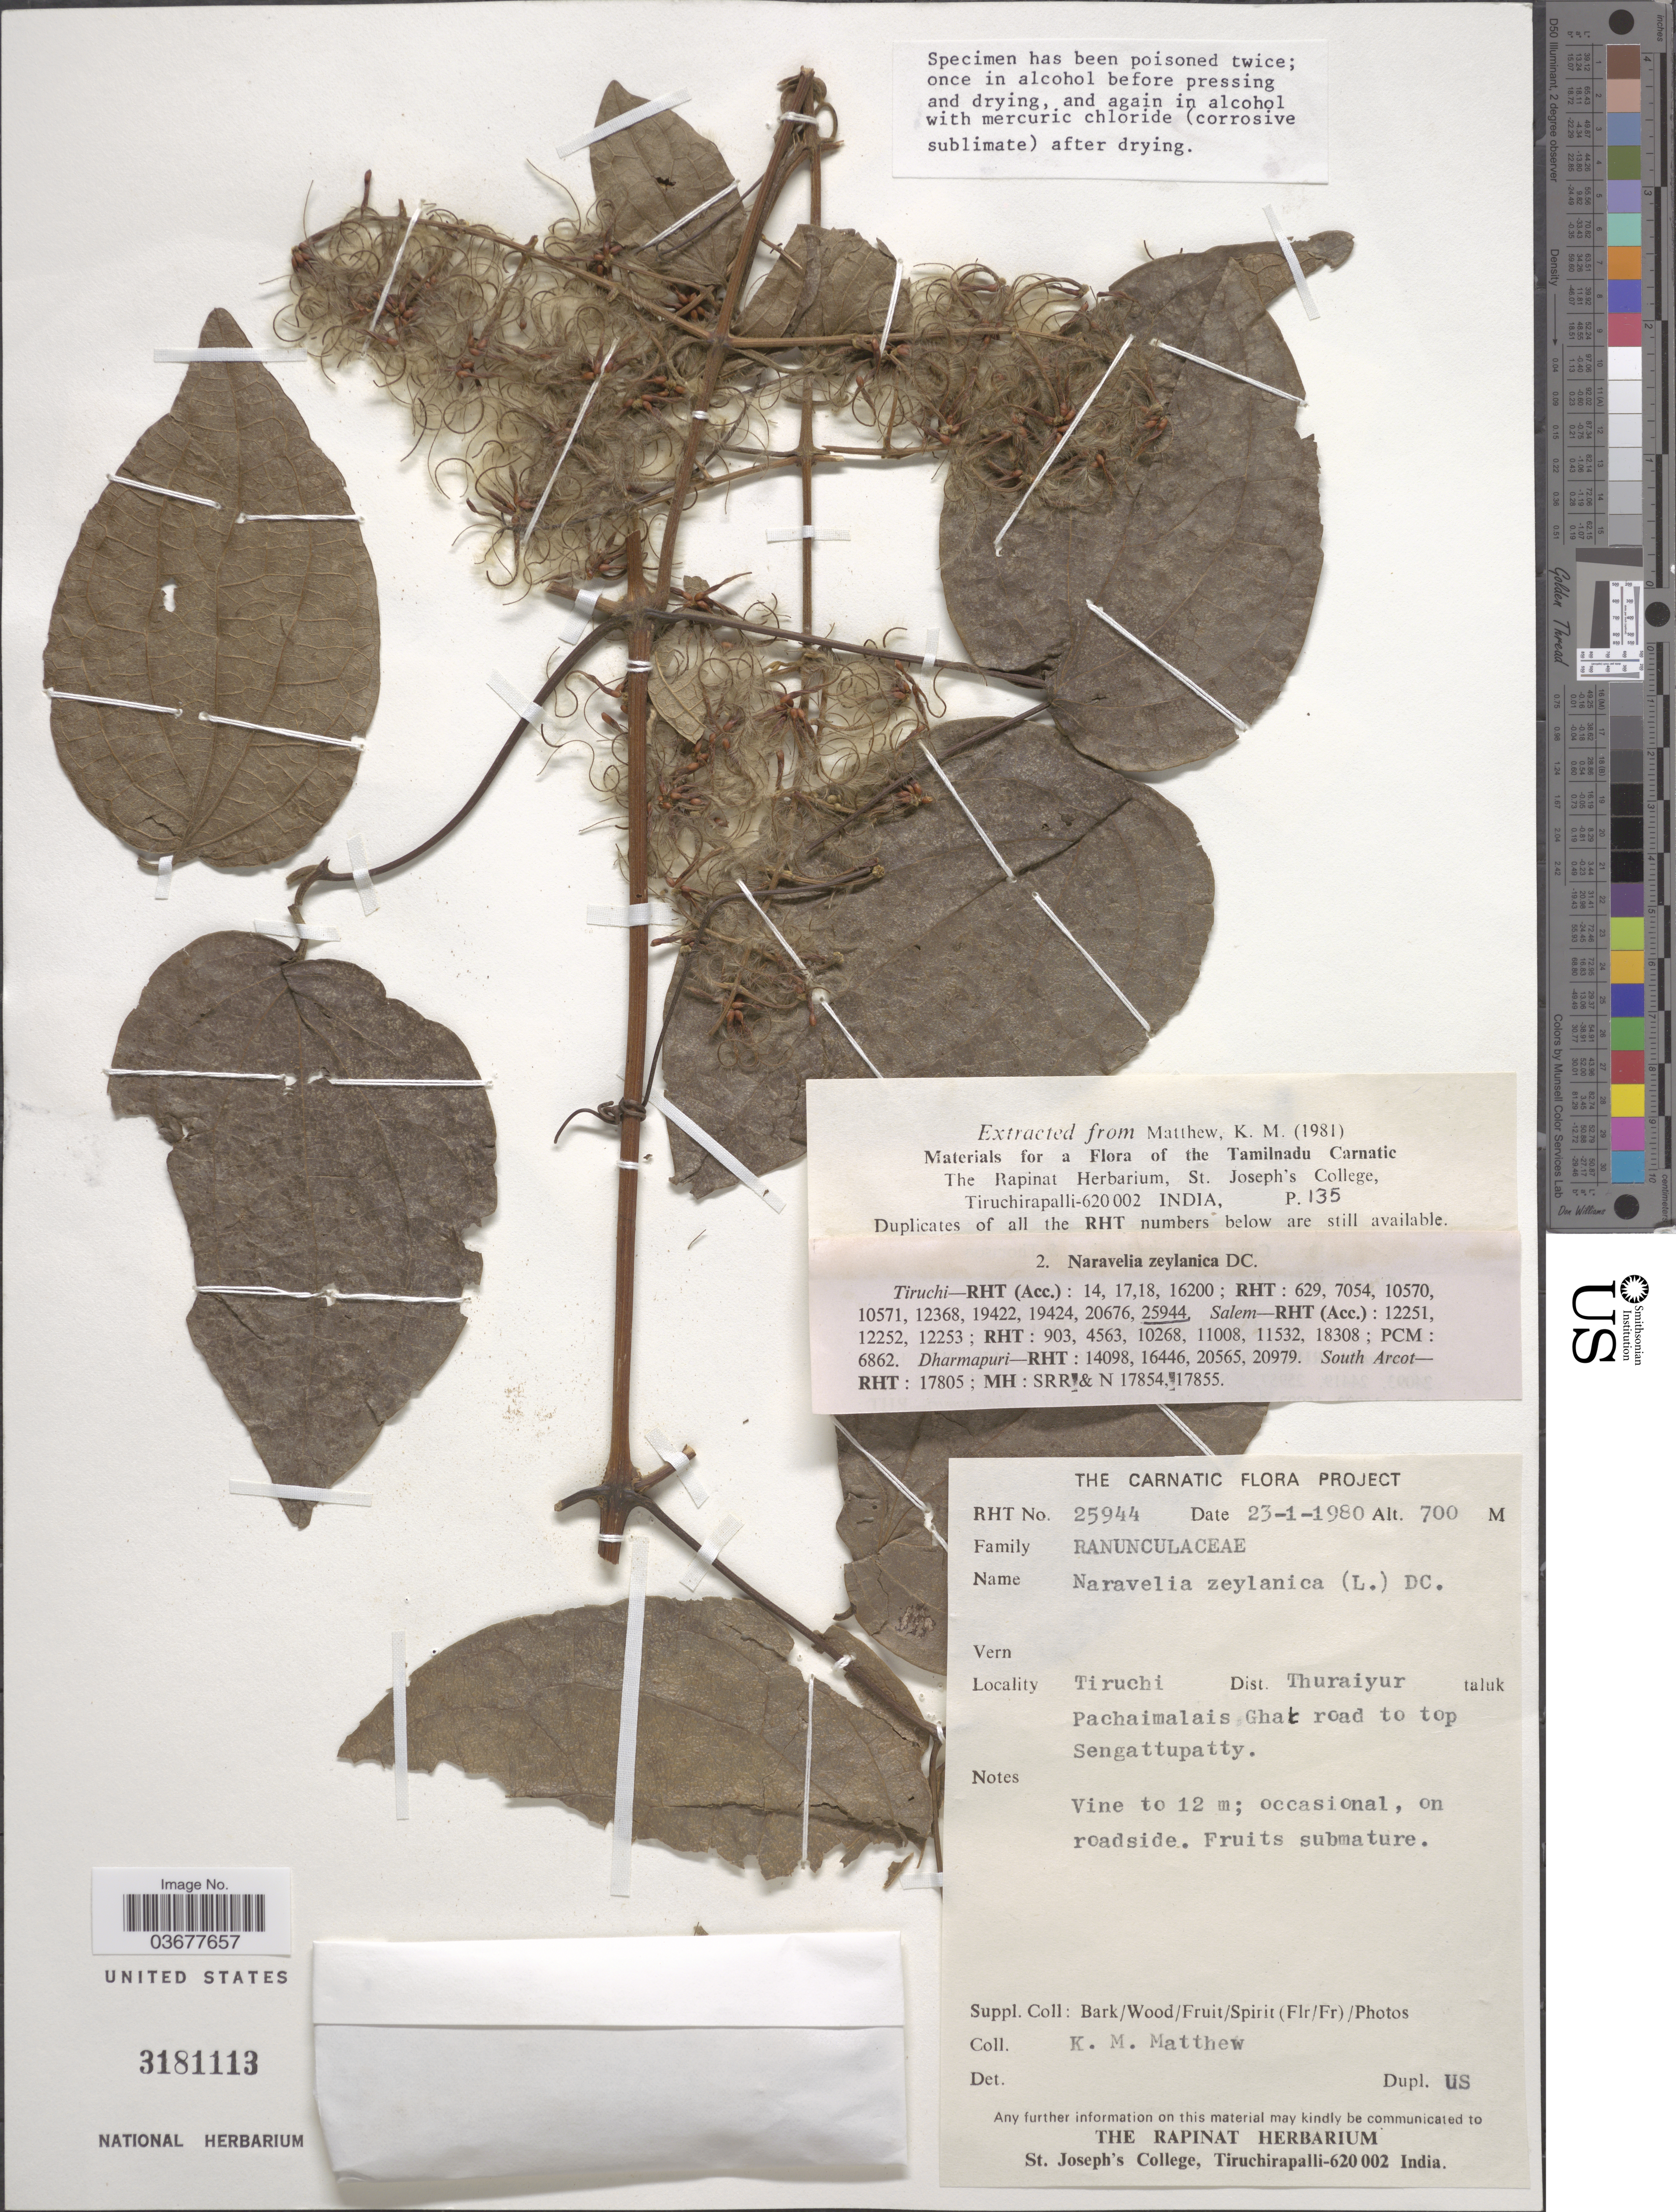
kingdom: Plantae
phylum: Tracheophyta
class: Magnoliopsida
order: Ranunculales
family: Ranunculaceae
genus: Clematis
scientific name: Clematis zeylanica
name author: (L.) Poir.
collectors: K. M. Matthew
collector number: RHT25944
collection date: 1980-01-23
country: India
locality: The Carnatic. Tiruchi Dist. Thuraiyur taluk Pachaimalais Ghat road to top Sengattupatty.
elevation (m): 700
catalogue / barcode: US 3181113